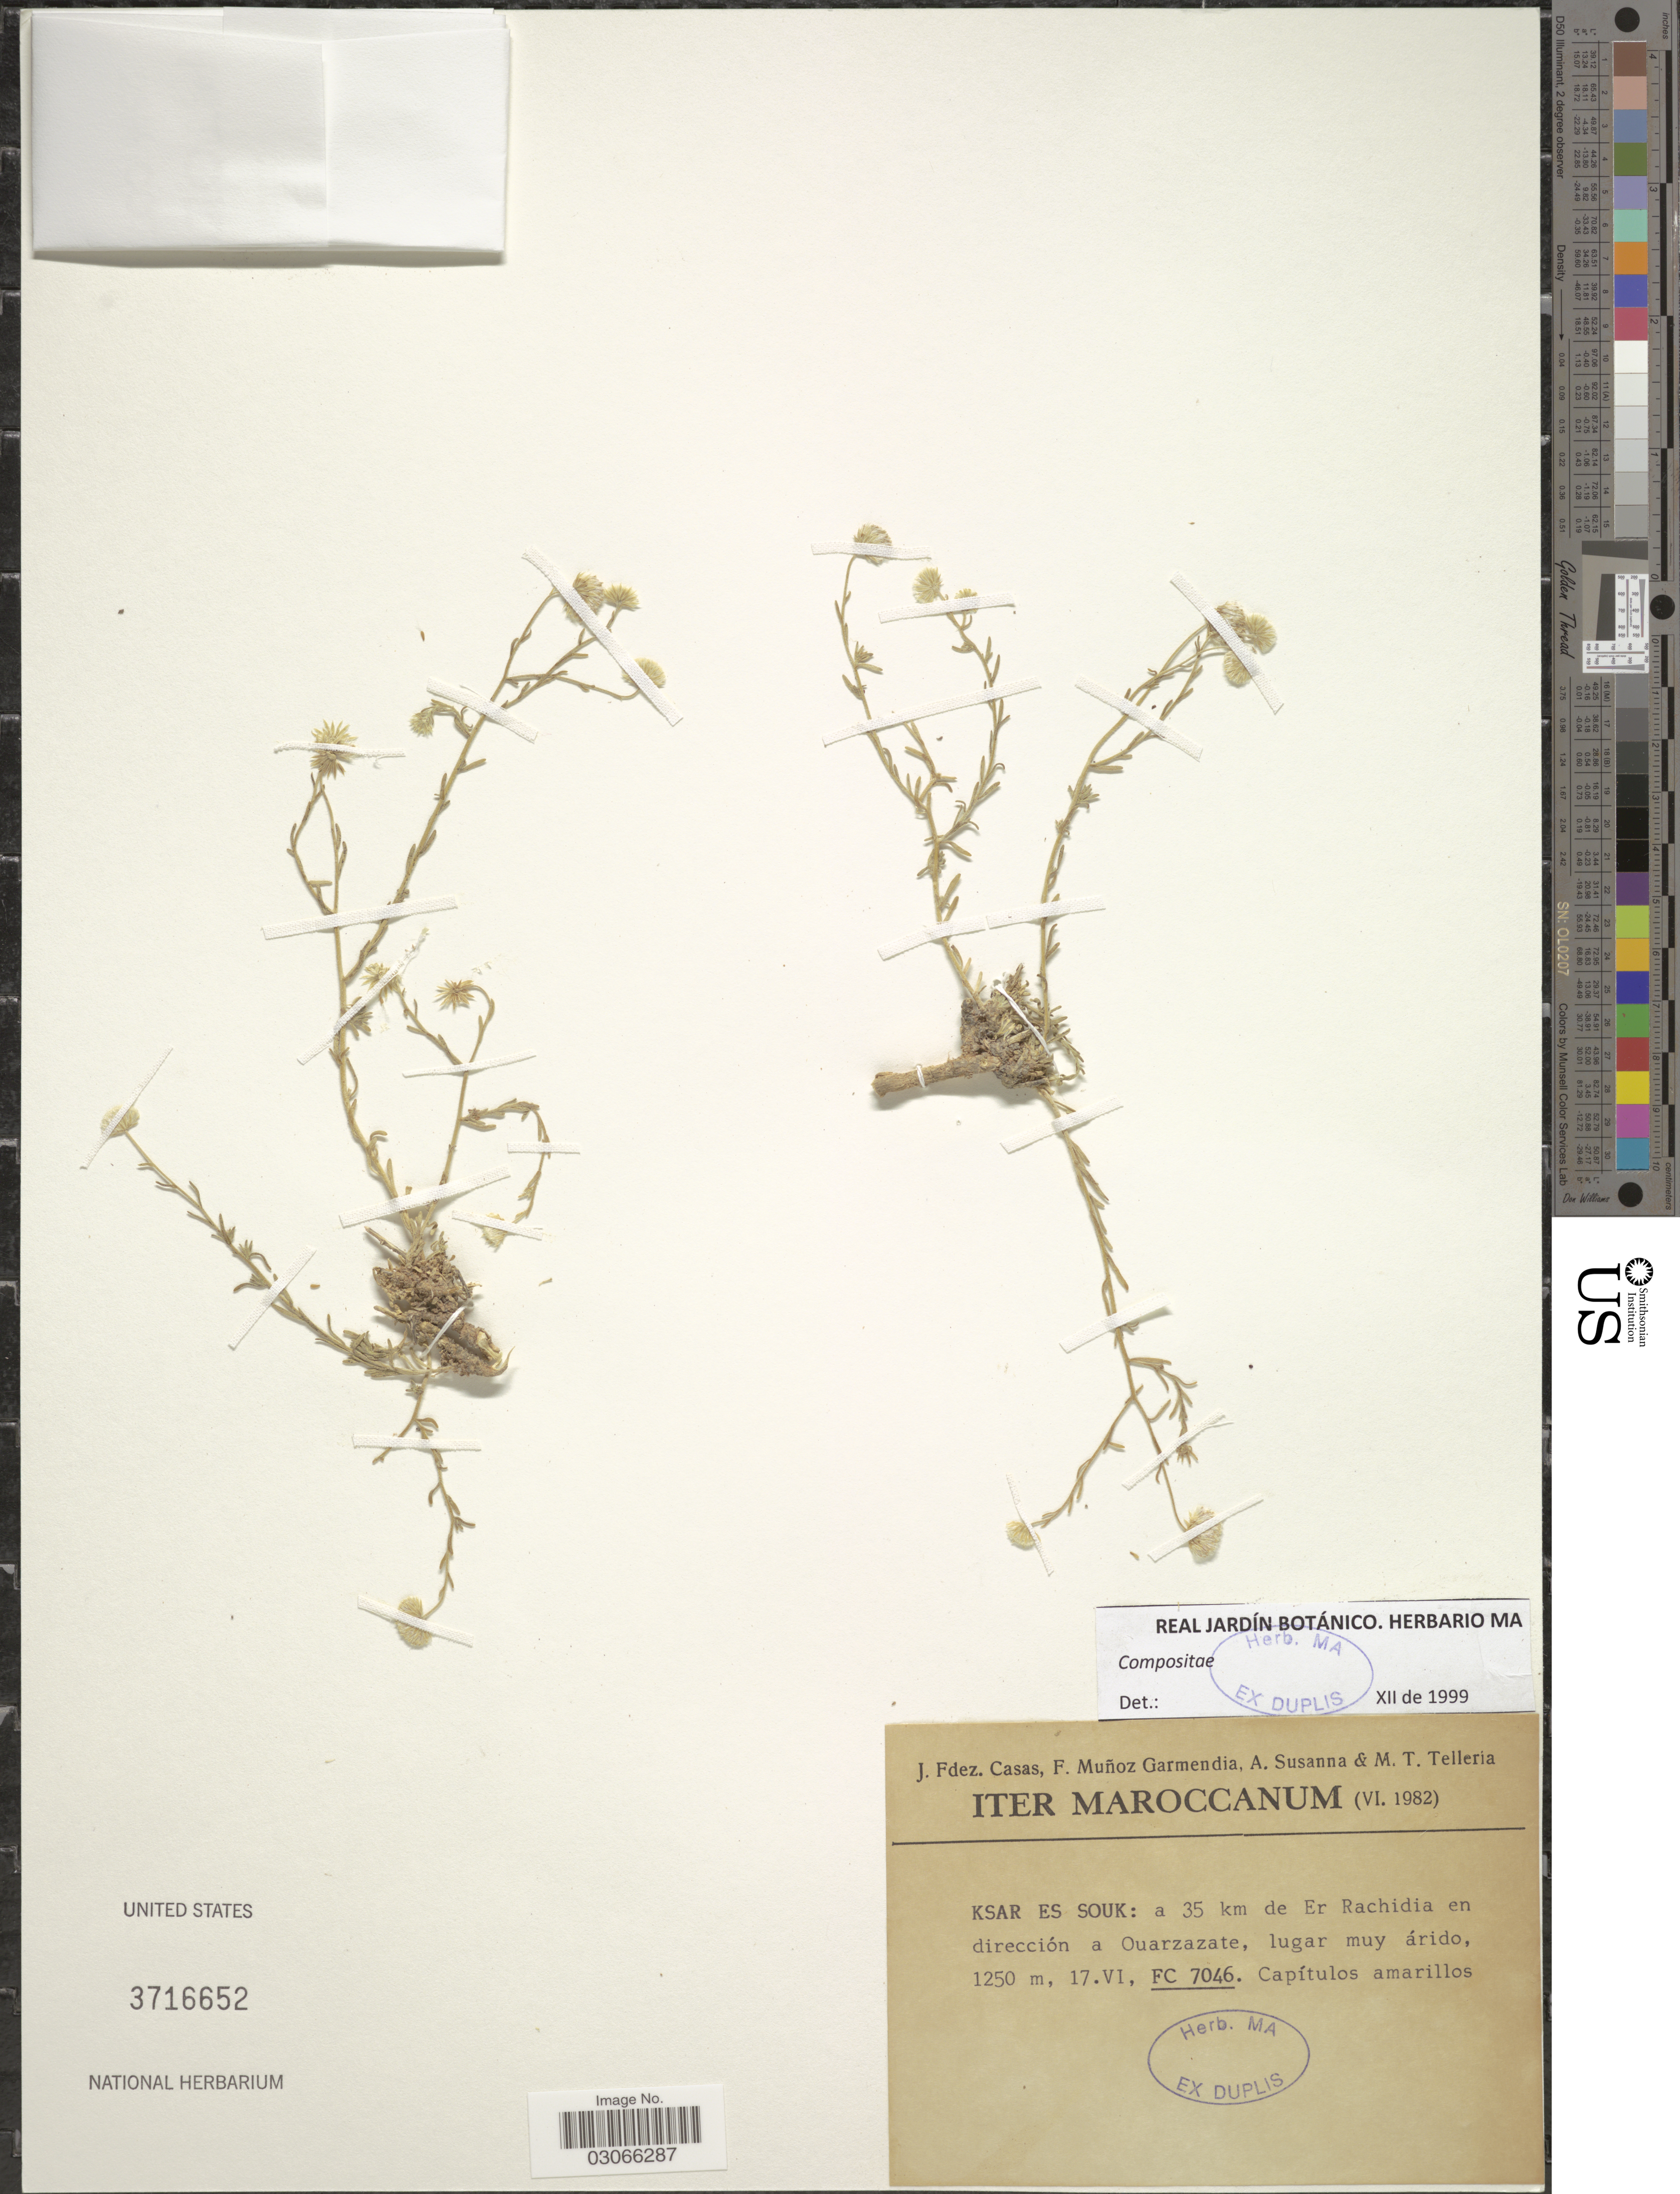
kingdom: Plantae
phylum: Tracheophyta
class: Magnoliopsida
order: Asterales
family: Asteraceae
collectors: J. Casas, F. Muñoz Garmendia, A. Susanna & M. Telleria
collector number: FC 7046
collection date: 1982-06-17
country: Morocco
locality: Ksar Es Souk: a 35 km de Er Rachidia en dirección a Ouarzazate.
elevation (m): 1250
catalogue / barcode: US 3716652